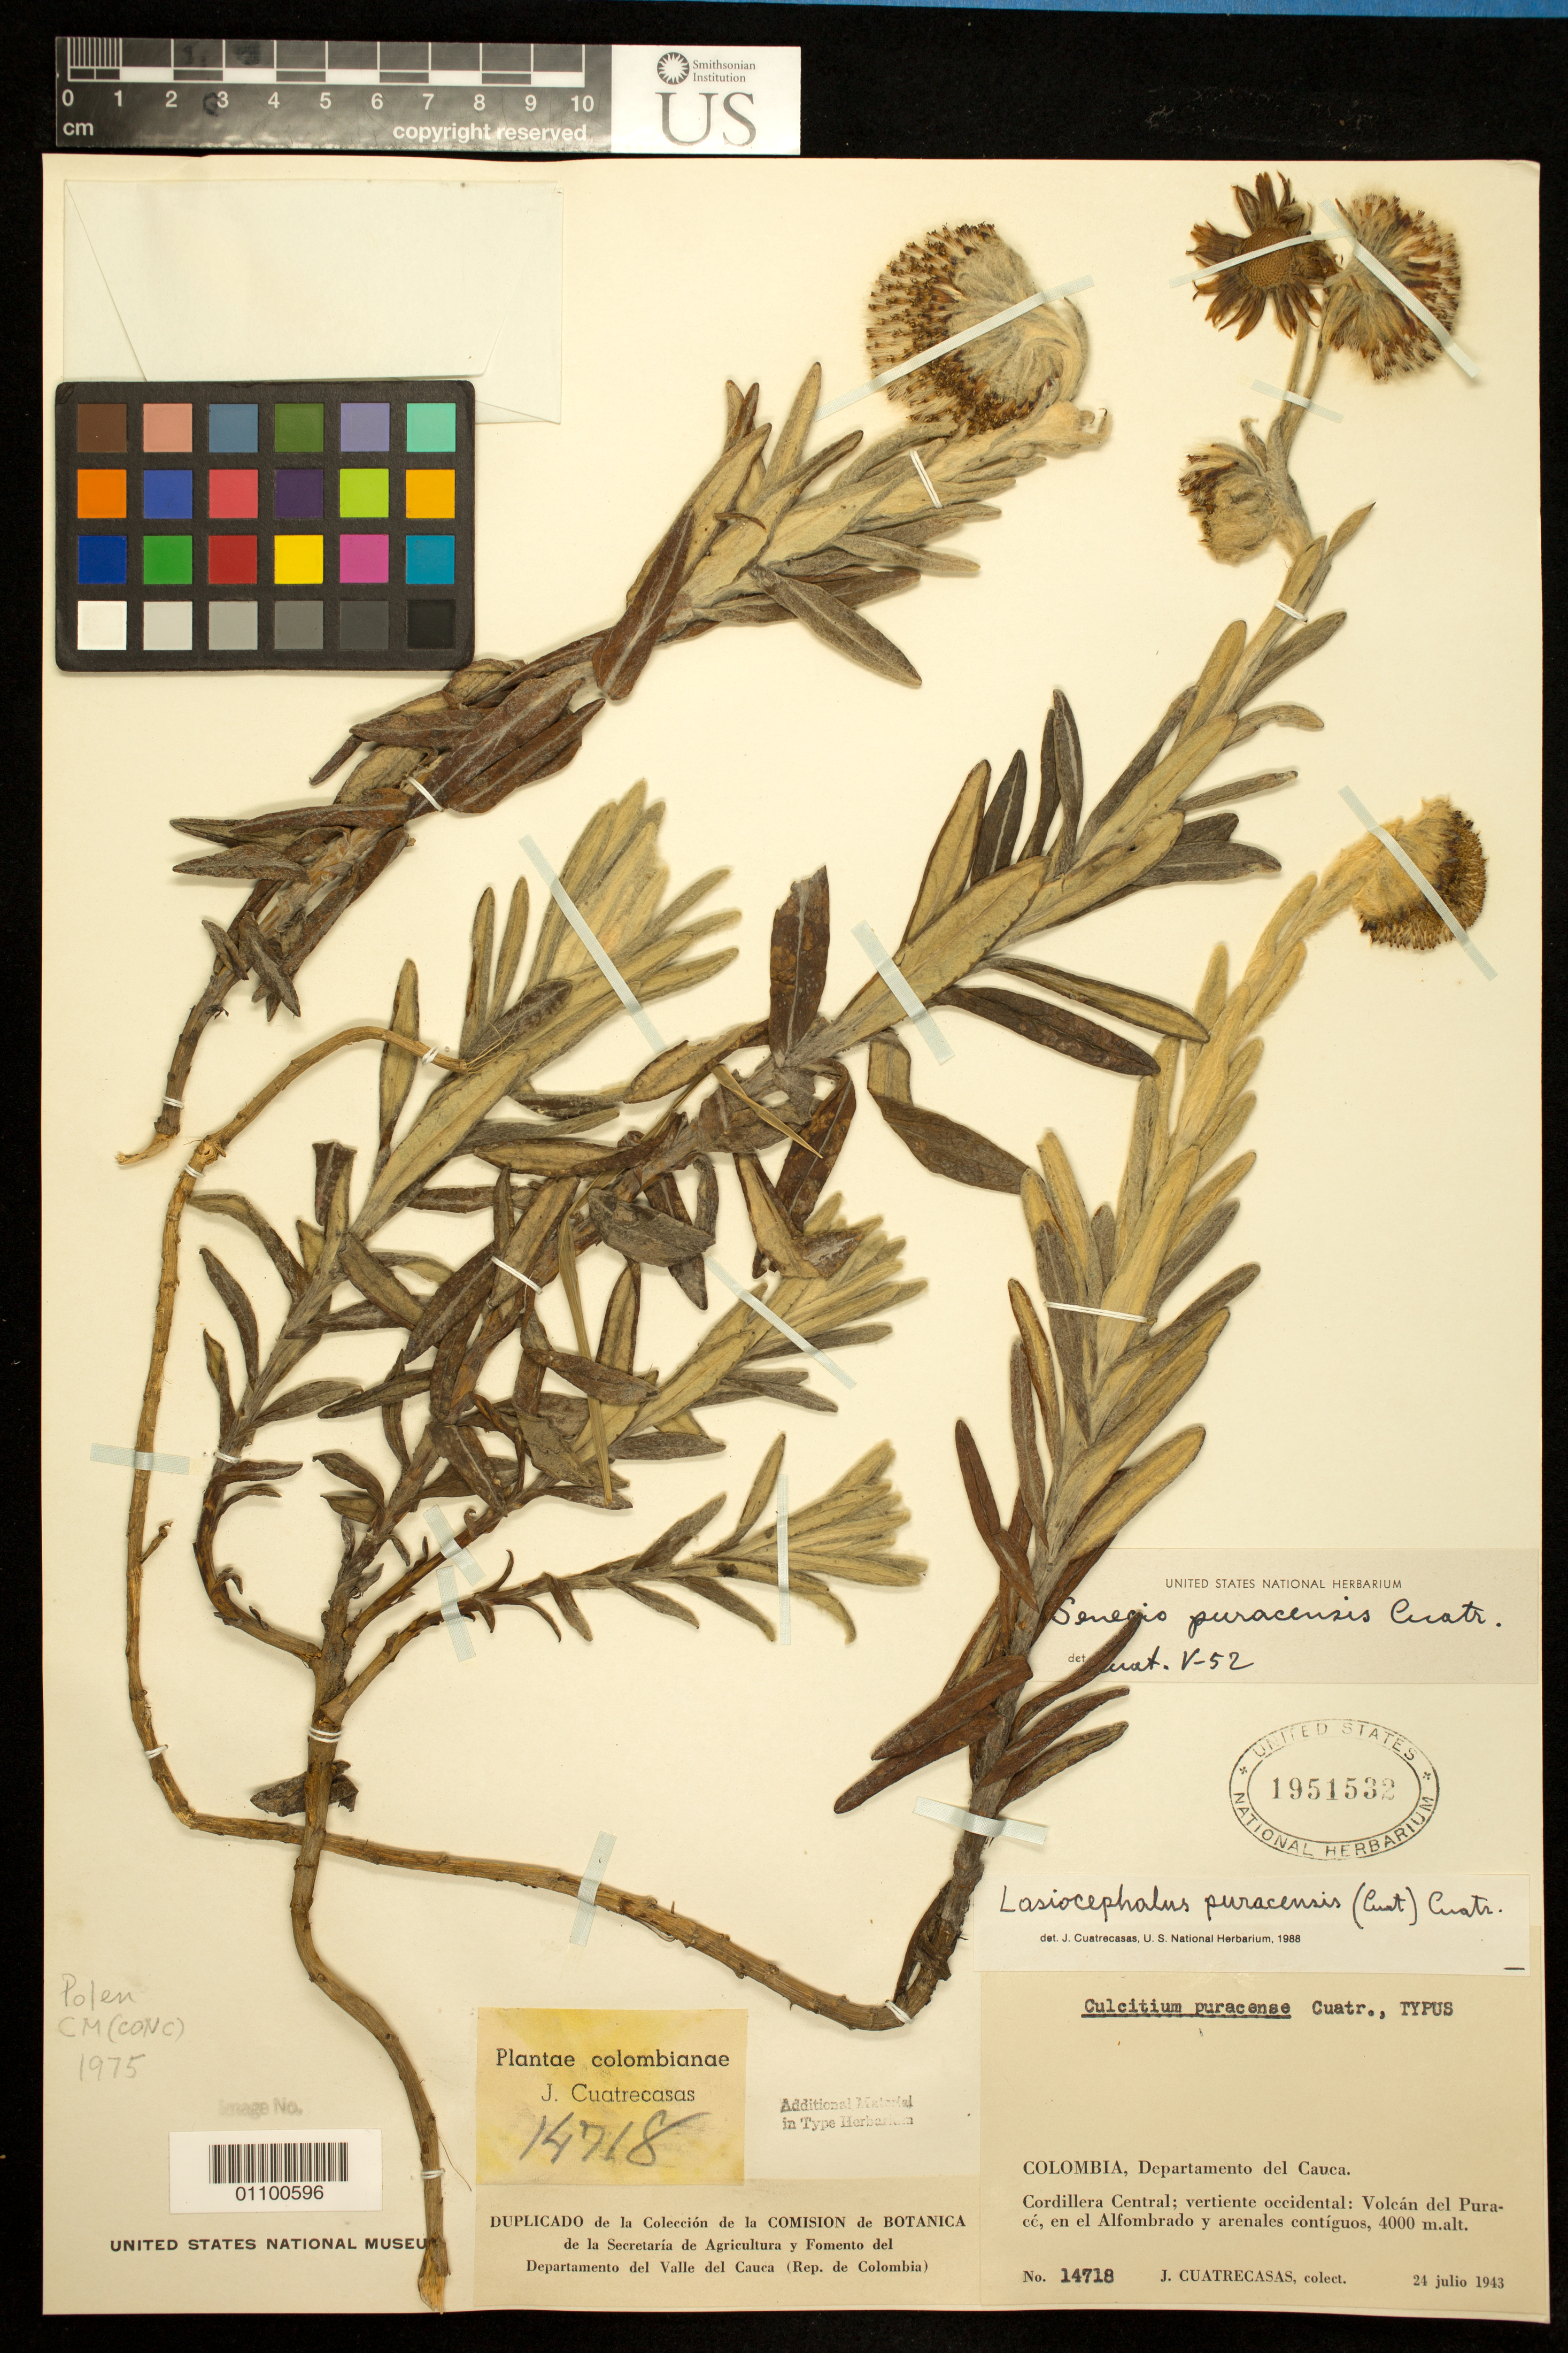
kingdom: Plantae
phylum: Tracheophyta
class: Magnoliopsida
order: Asterales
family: Asteraceae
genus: Culcitium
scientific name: Culcitium puracense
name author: Cuatrec.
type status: Isotype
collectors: J. Cuatrecasas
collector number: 14718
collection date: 1943-07-24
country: Colombia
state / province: Cauca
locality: Cordillera central; vertiente occidental: Volcán del Puracé, en el Alfombrado y arenales contiguos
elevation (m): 4000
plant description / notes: Labeled as "TYPUS", but presumably an isotype.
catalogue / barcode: US 1951532